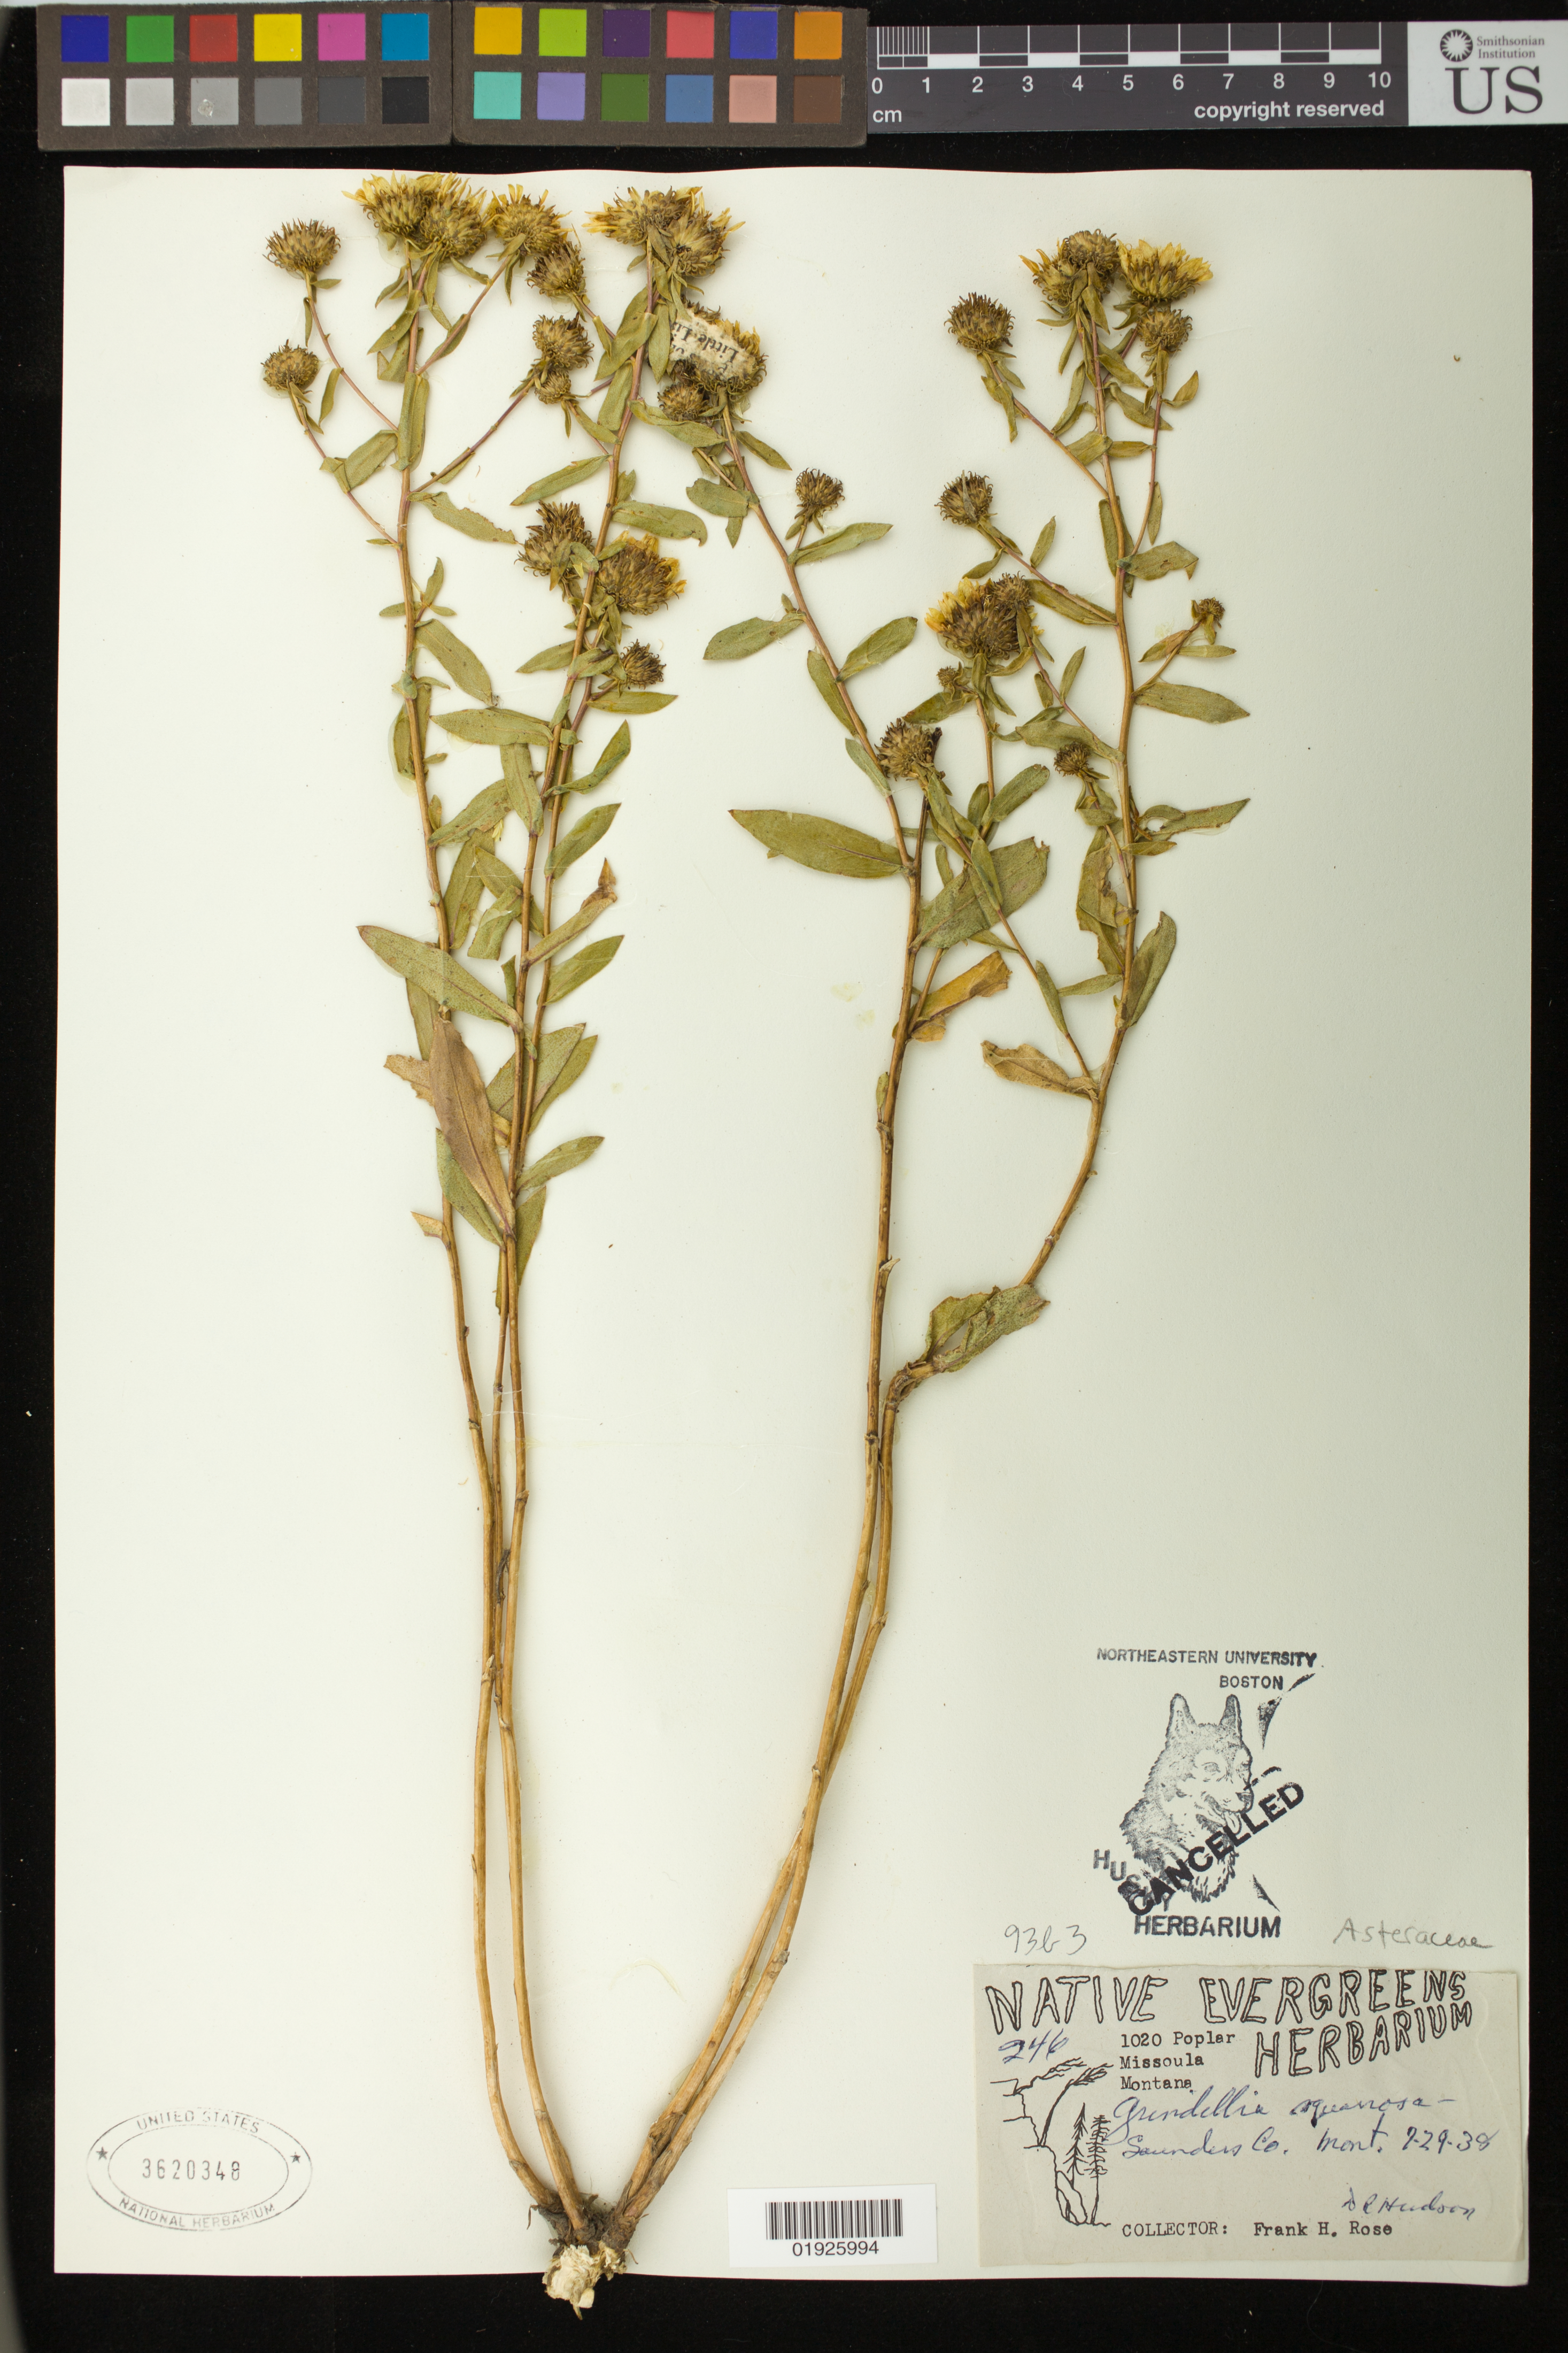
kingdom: Plantae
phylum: Tracheophyta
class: Magnoliopsida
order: Asterales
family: Asteraceae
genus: Grindelia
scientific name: Grindelia squarrosa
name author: (Pursh) Dunal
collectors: F. H. Rose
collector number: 246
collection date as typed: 7-29-38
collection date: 1938-07-29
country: United States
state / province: Montana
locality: Saunders County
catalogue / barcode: US 3620348